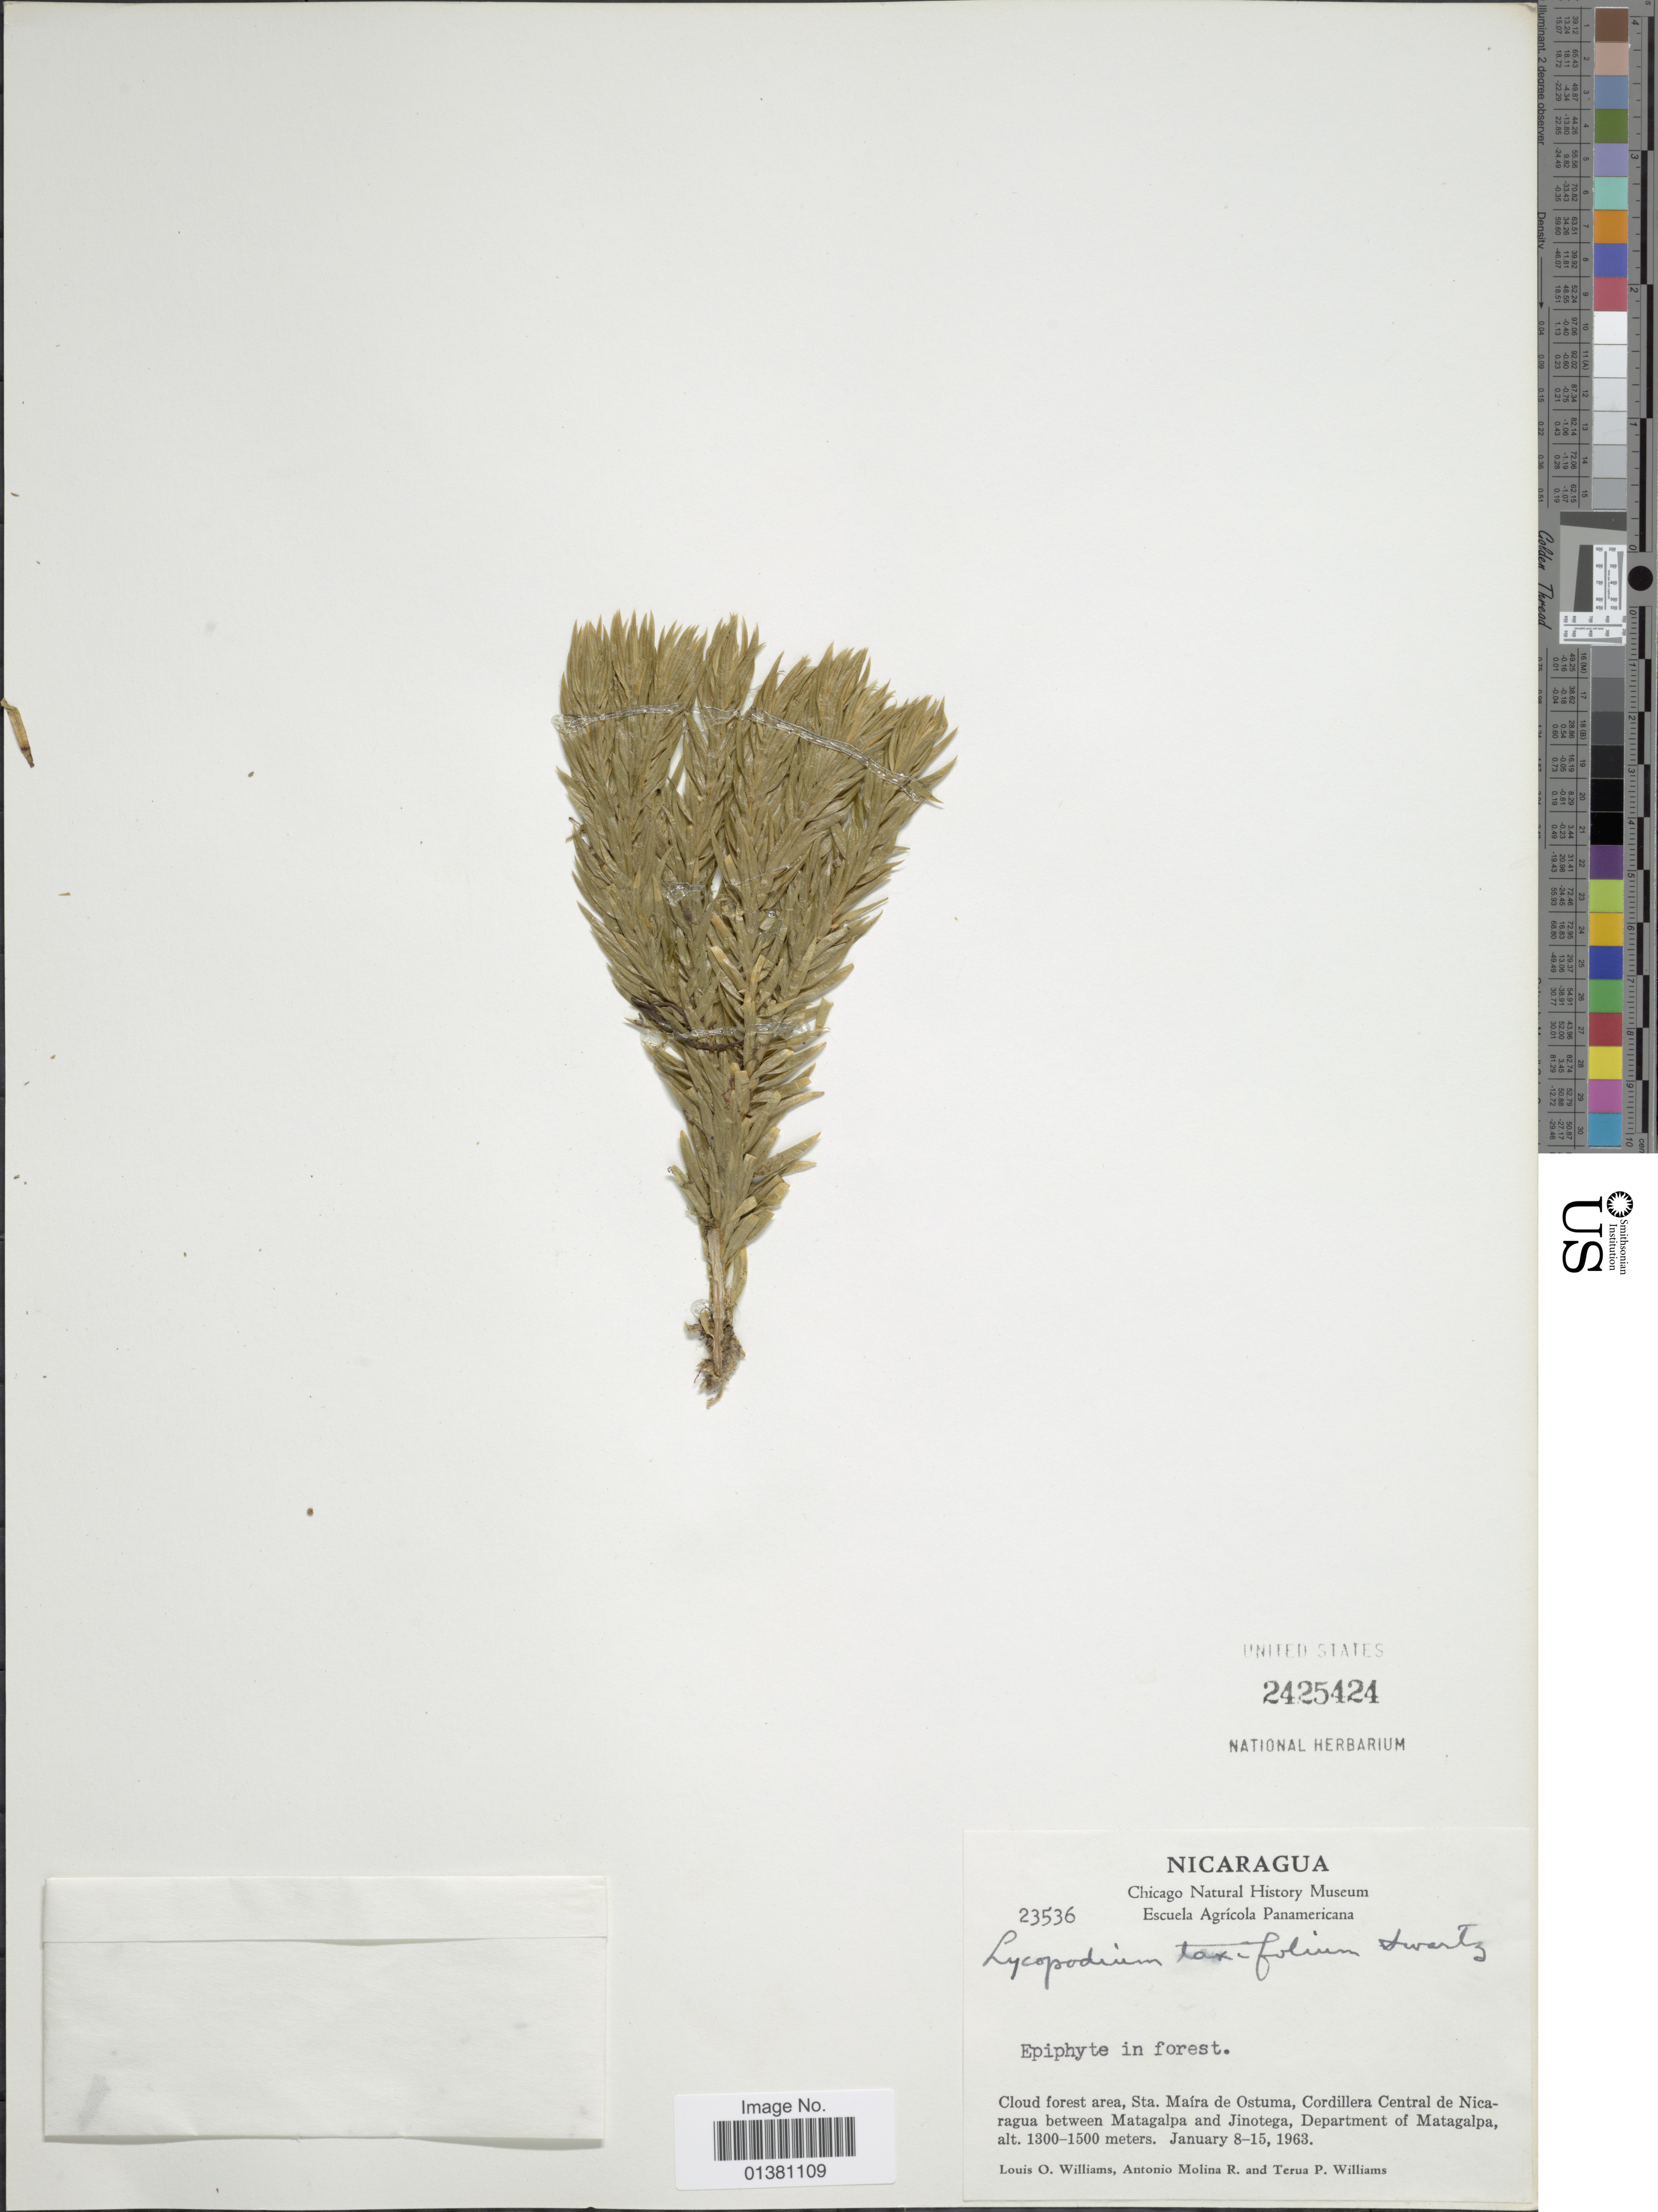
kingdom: Plantae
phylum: Tracheophyta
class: Lycopodiopsida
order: Lycopodiales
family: Lycopodiaceae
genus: Phlegmariurus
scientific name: Phlegmariurus taxifolius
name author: (Sw.) Á. Löve & D. Löve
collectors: L. O. Williams, A. Molina R. & T. P. Williams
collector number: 23536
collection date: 1963-01-08/1963-01-15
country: Nicaragua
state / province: Matagalpa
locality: Cloud forest rea, Sta Maíra de Ostuma, Cordillera Central de Nicaragua between Matagalpa and Jinotega, Department of Matagalpa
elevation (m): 1300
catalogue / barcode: US 2425424